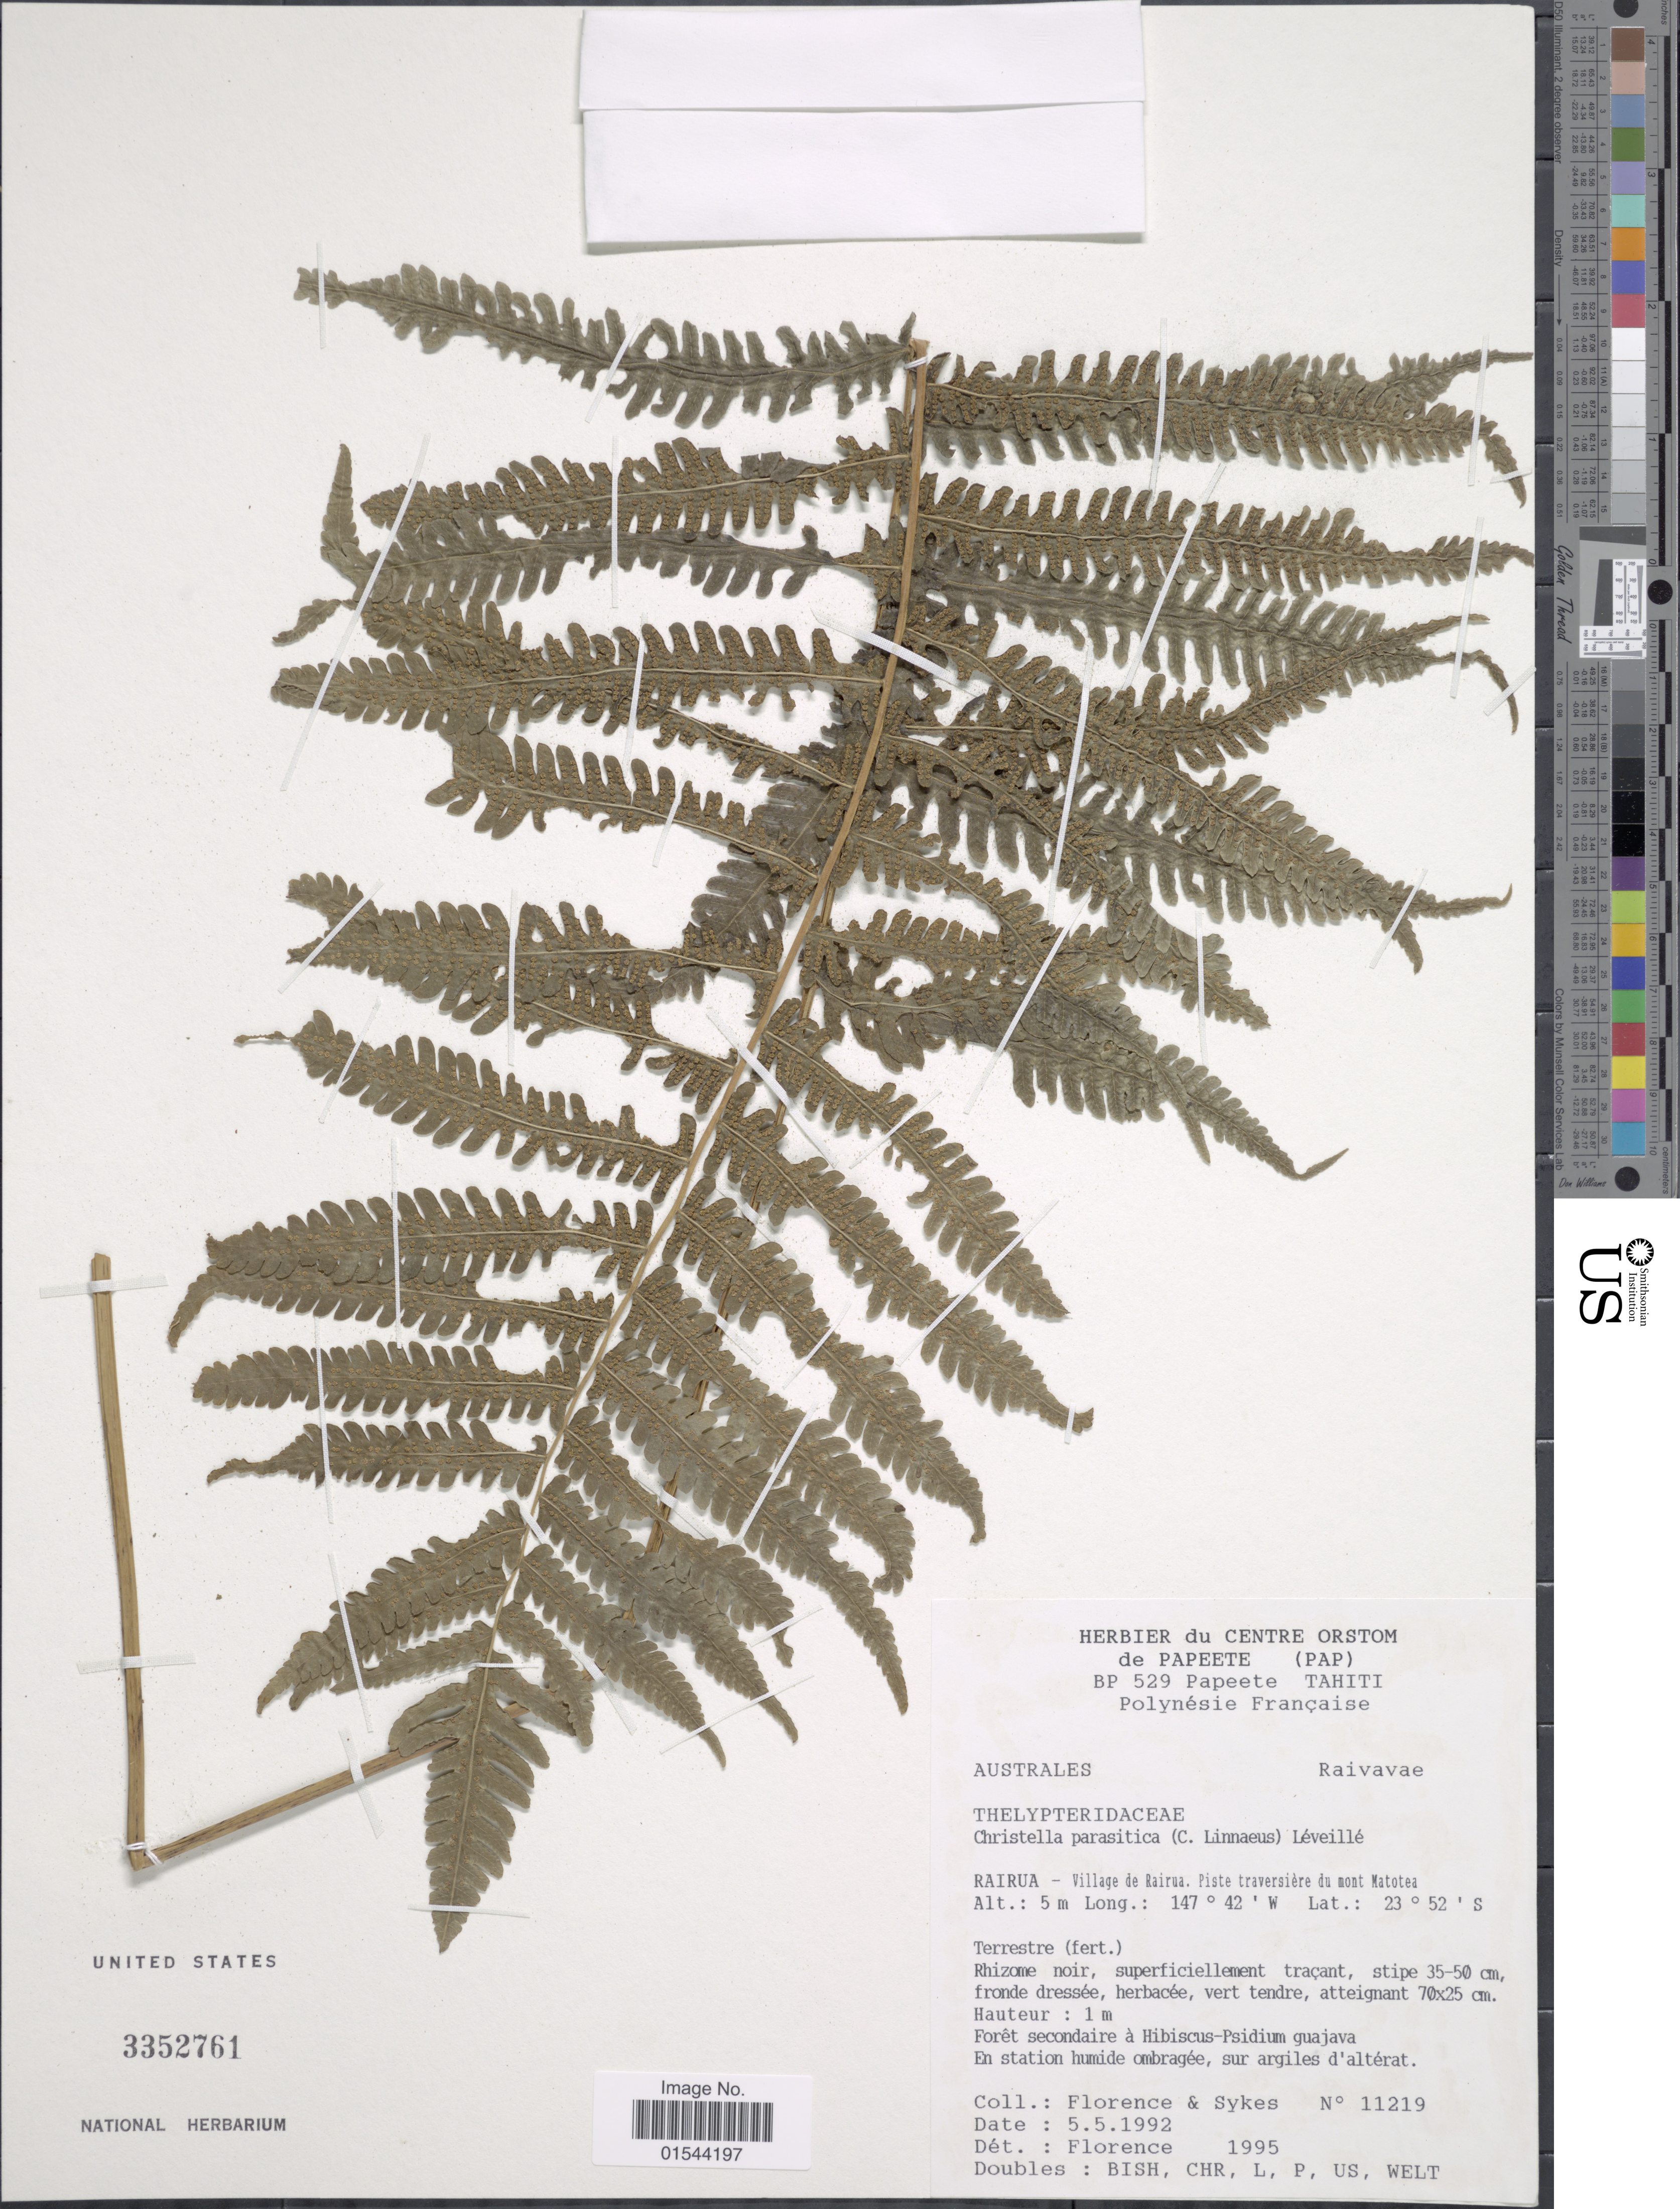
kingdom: Plantae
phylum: Tracheophyta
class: Polypodiopsida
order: Polypodiales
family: Thelypteridaceae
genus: Christella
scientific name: Christella parasitica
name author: (L.) H. Lév.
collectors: -. Florence & Sykes, --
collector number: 11219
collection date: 1992-05-05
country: French Polynesia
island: Tahiti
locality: Tahiti, Rairua - Village de Rairua. Piste traversière du mont Matotea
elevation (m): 5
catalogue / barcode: US 3352761